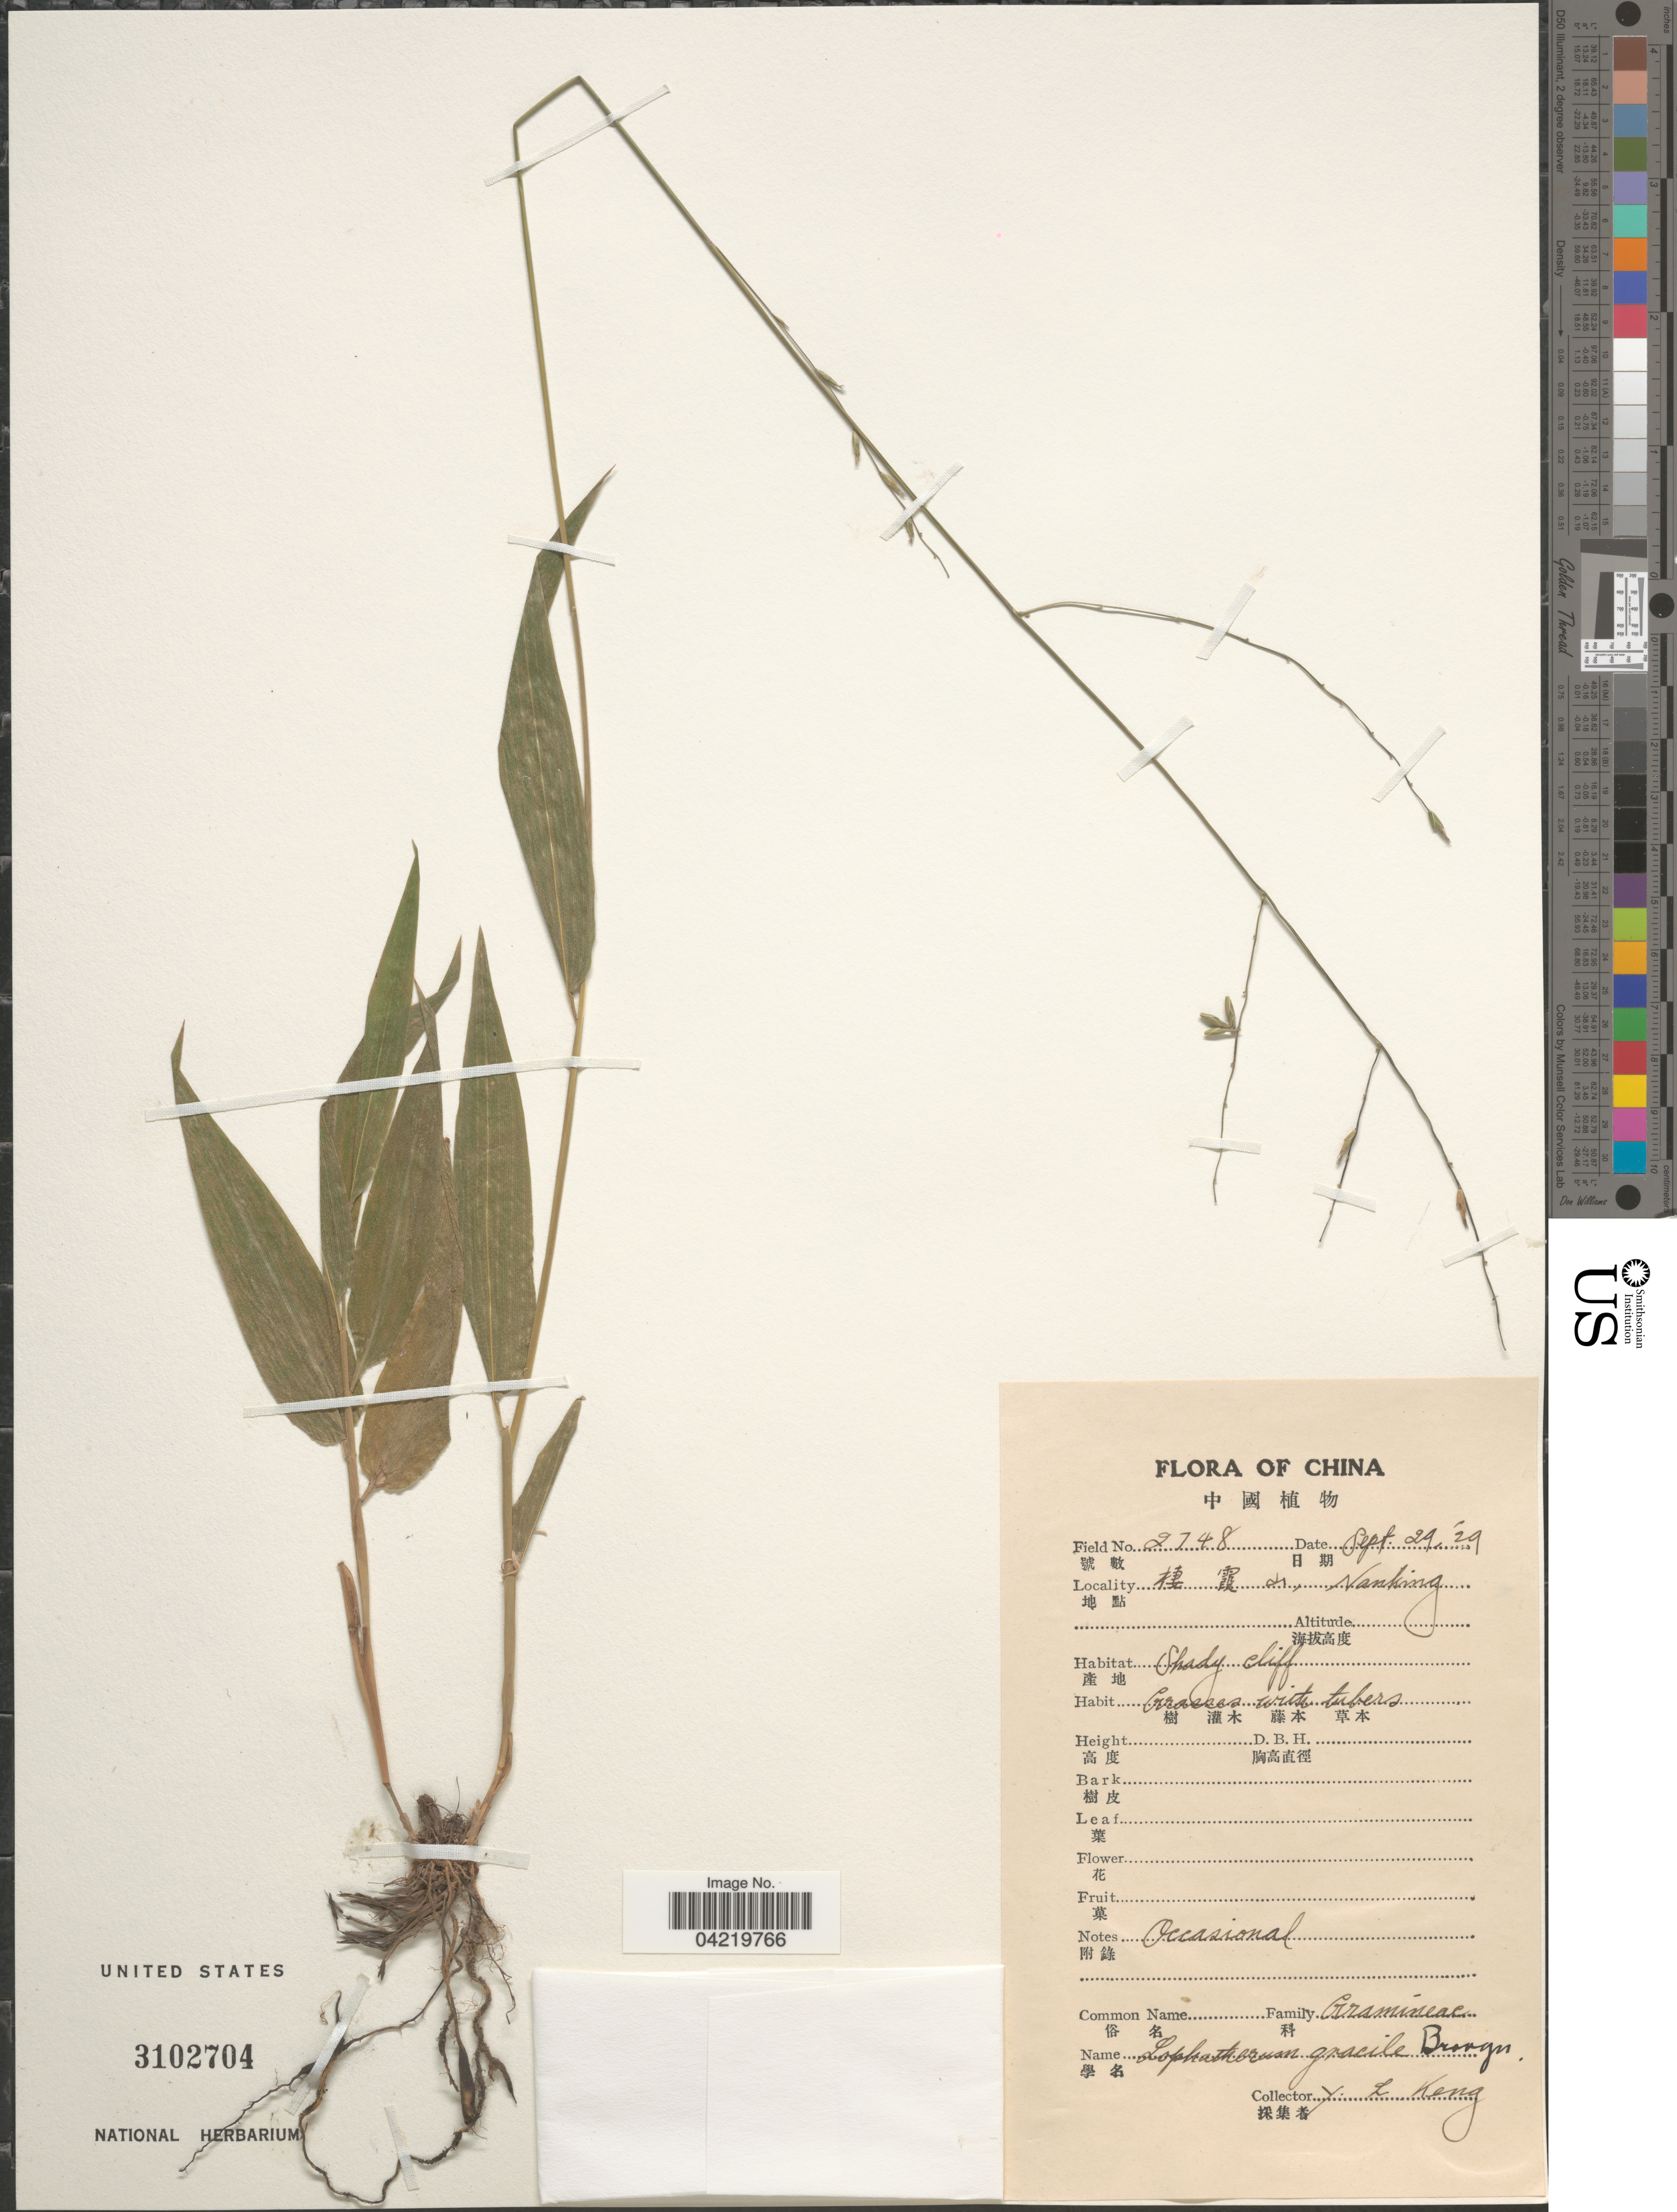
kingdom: Plantae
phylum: Tracheophyta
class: Liliopsida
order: Poales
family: Poaceae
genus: Lophatherum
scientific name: Lophatherum gracile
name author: Brongn.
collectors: Y. L. Keng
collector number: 2748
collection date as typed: Transcribed d/m/y: 29/9/29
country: China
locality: X, Nanking.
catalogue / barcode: US 3102704